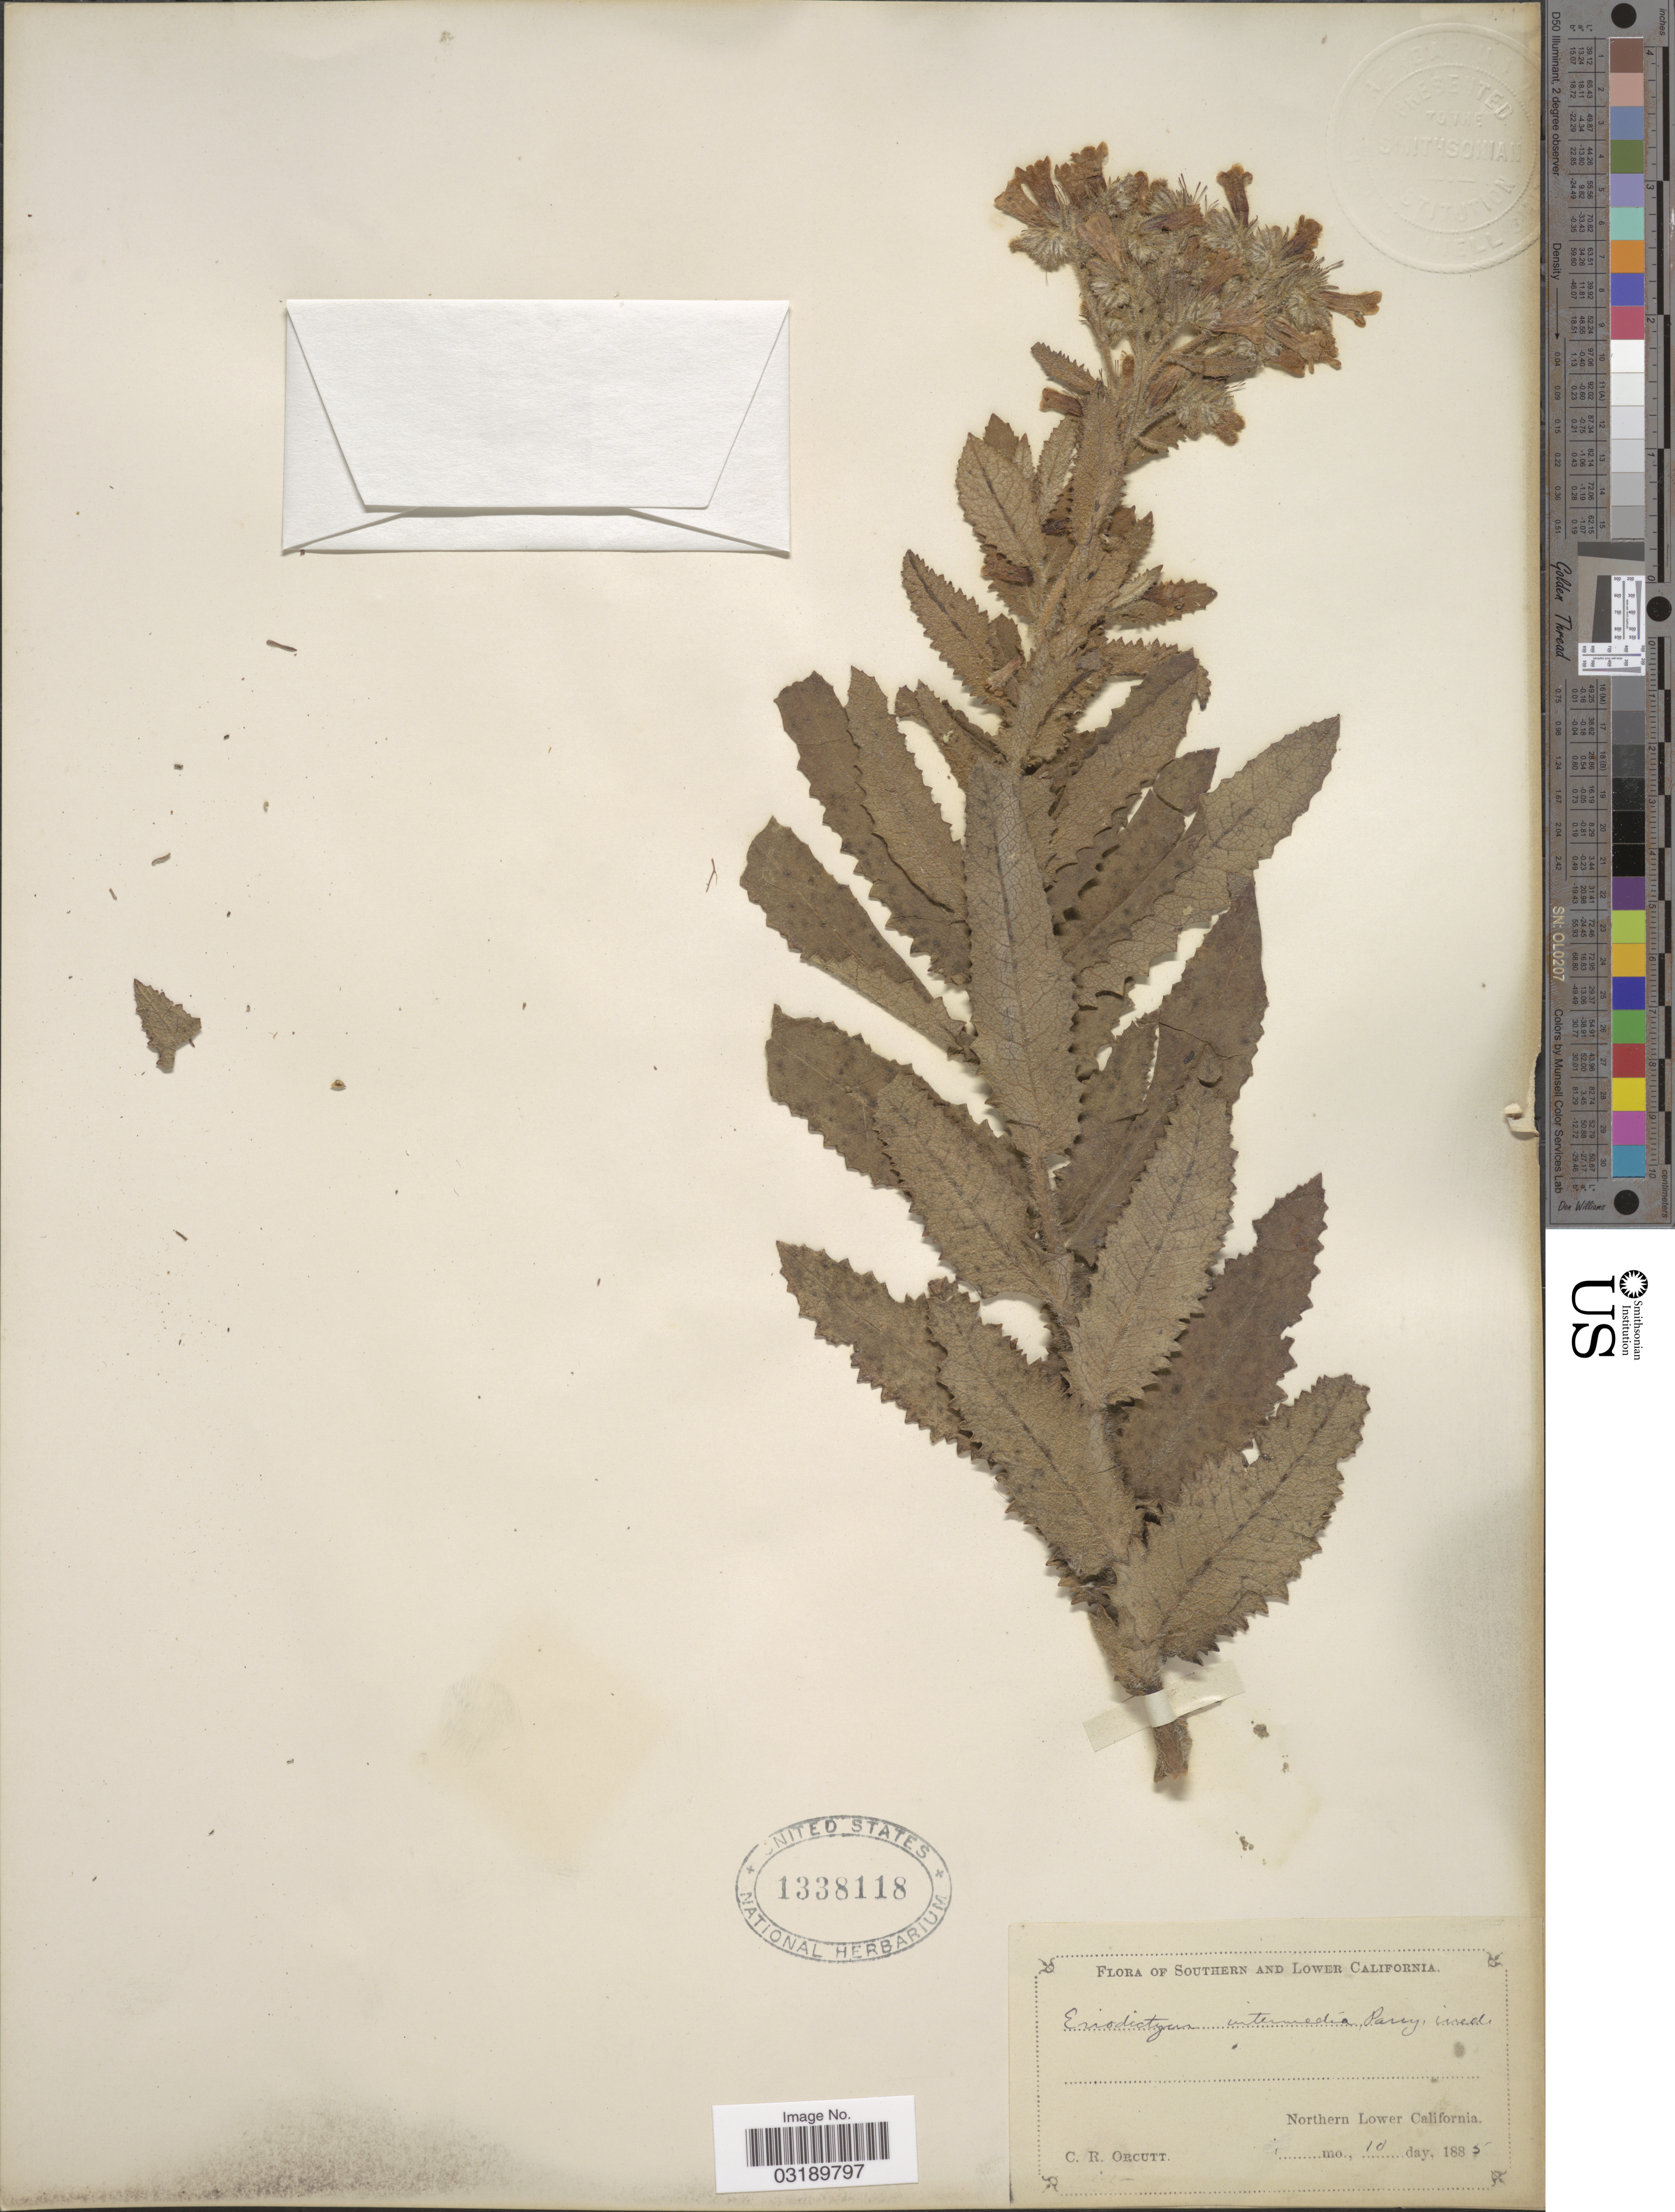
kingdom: Plantae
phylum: Tracheophyta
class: Magnoliopsida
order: Boraginales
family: Namaceae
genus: Eriodictyon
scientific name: Eriodictyon sessilifolium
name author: Greene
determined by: Rogers, Z. S.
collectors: C. R. Orcutt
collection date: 1885-01-10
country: Mexico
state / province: Baja California Norte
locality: Northern Lower California.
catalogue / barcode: US 1338118